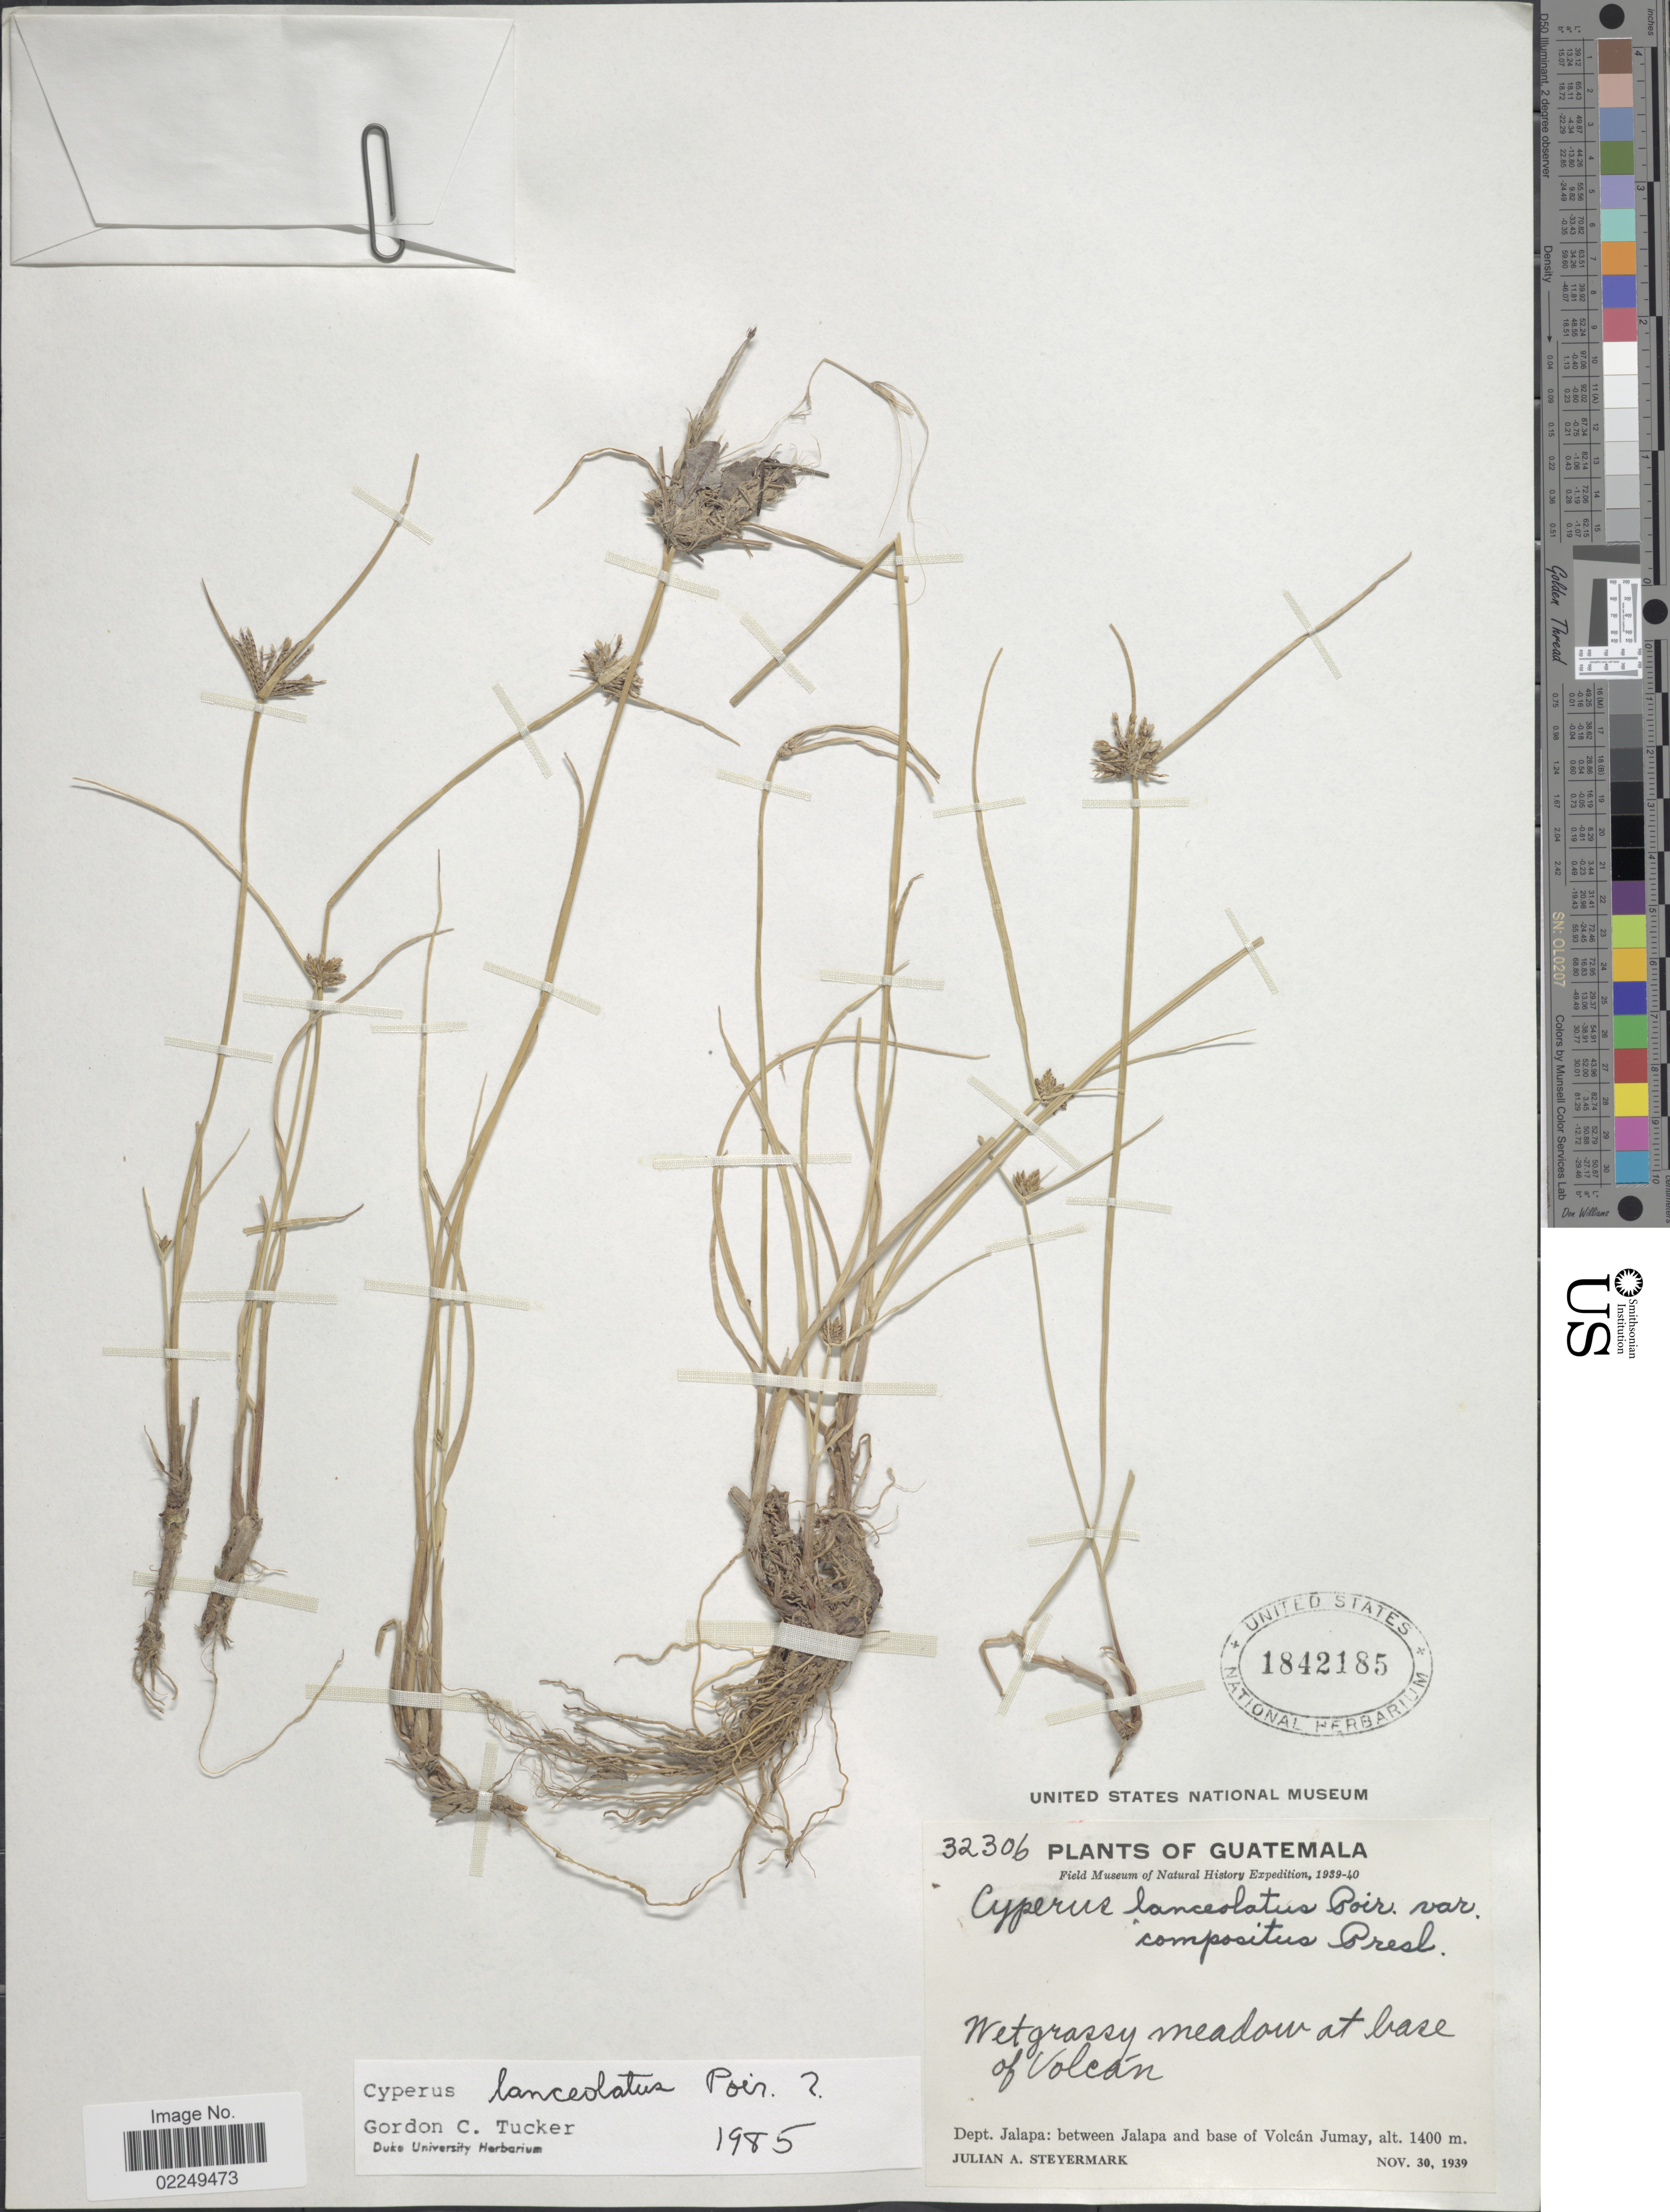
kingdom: Plantae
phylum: Tracheophyta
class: Liliopsida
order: Poales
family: Cyperaceae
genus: Cyperus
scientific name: Cyperus lanceolatus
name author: Poir.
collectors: J. Steyermark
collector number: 32306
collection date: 1939-11-30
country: Guatemala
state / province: Jalapa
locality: Dept. Jalapa: between Jalapa and base of Volcan Jumay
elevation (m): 1400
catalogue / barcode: US 1842185